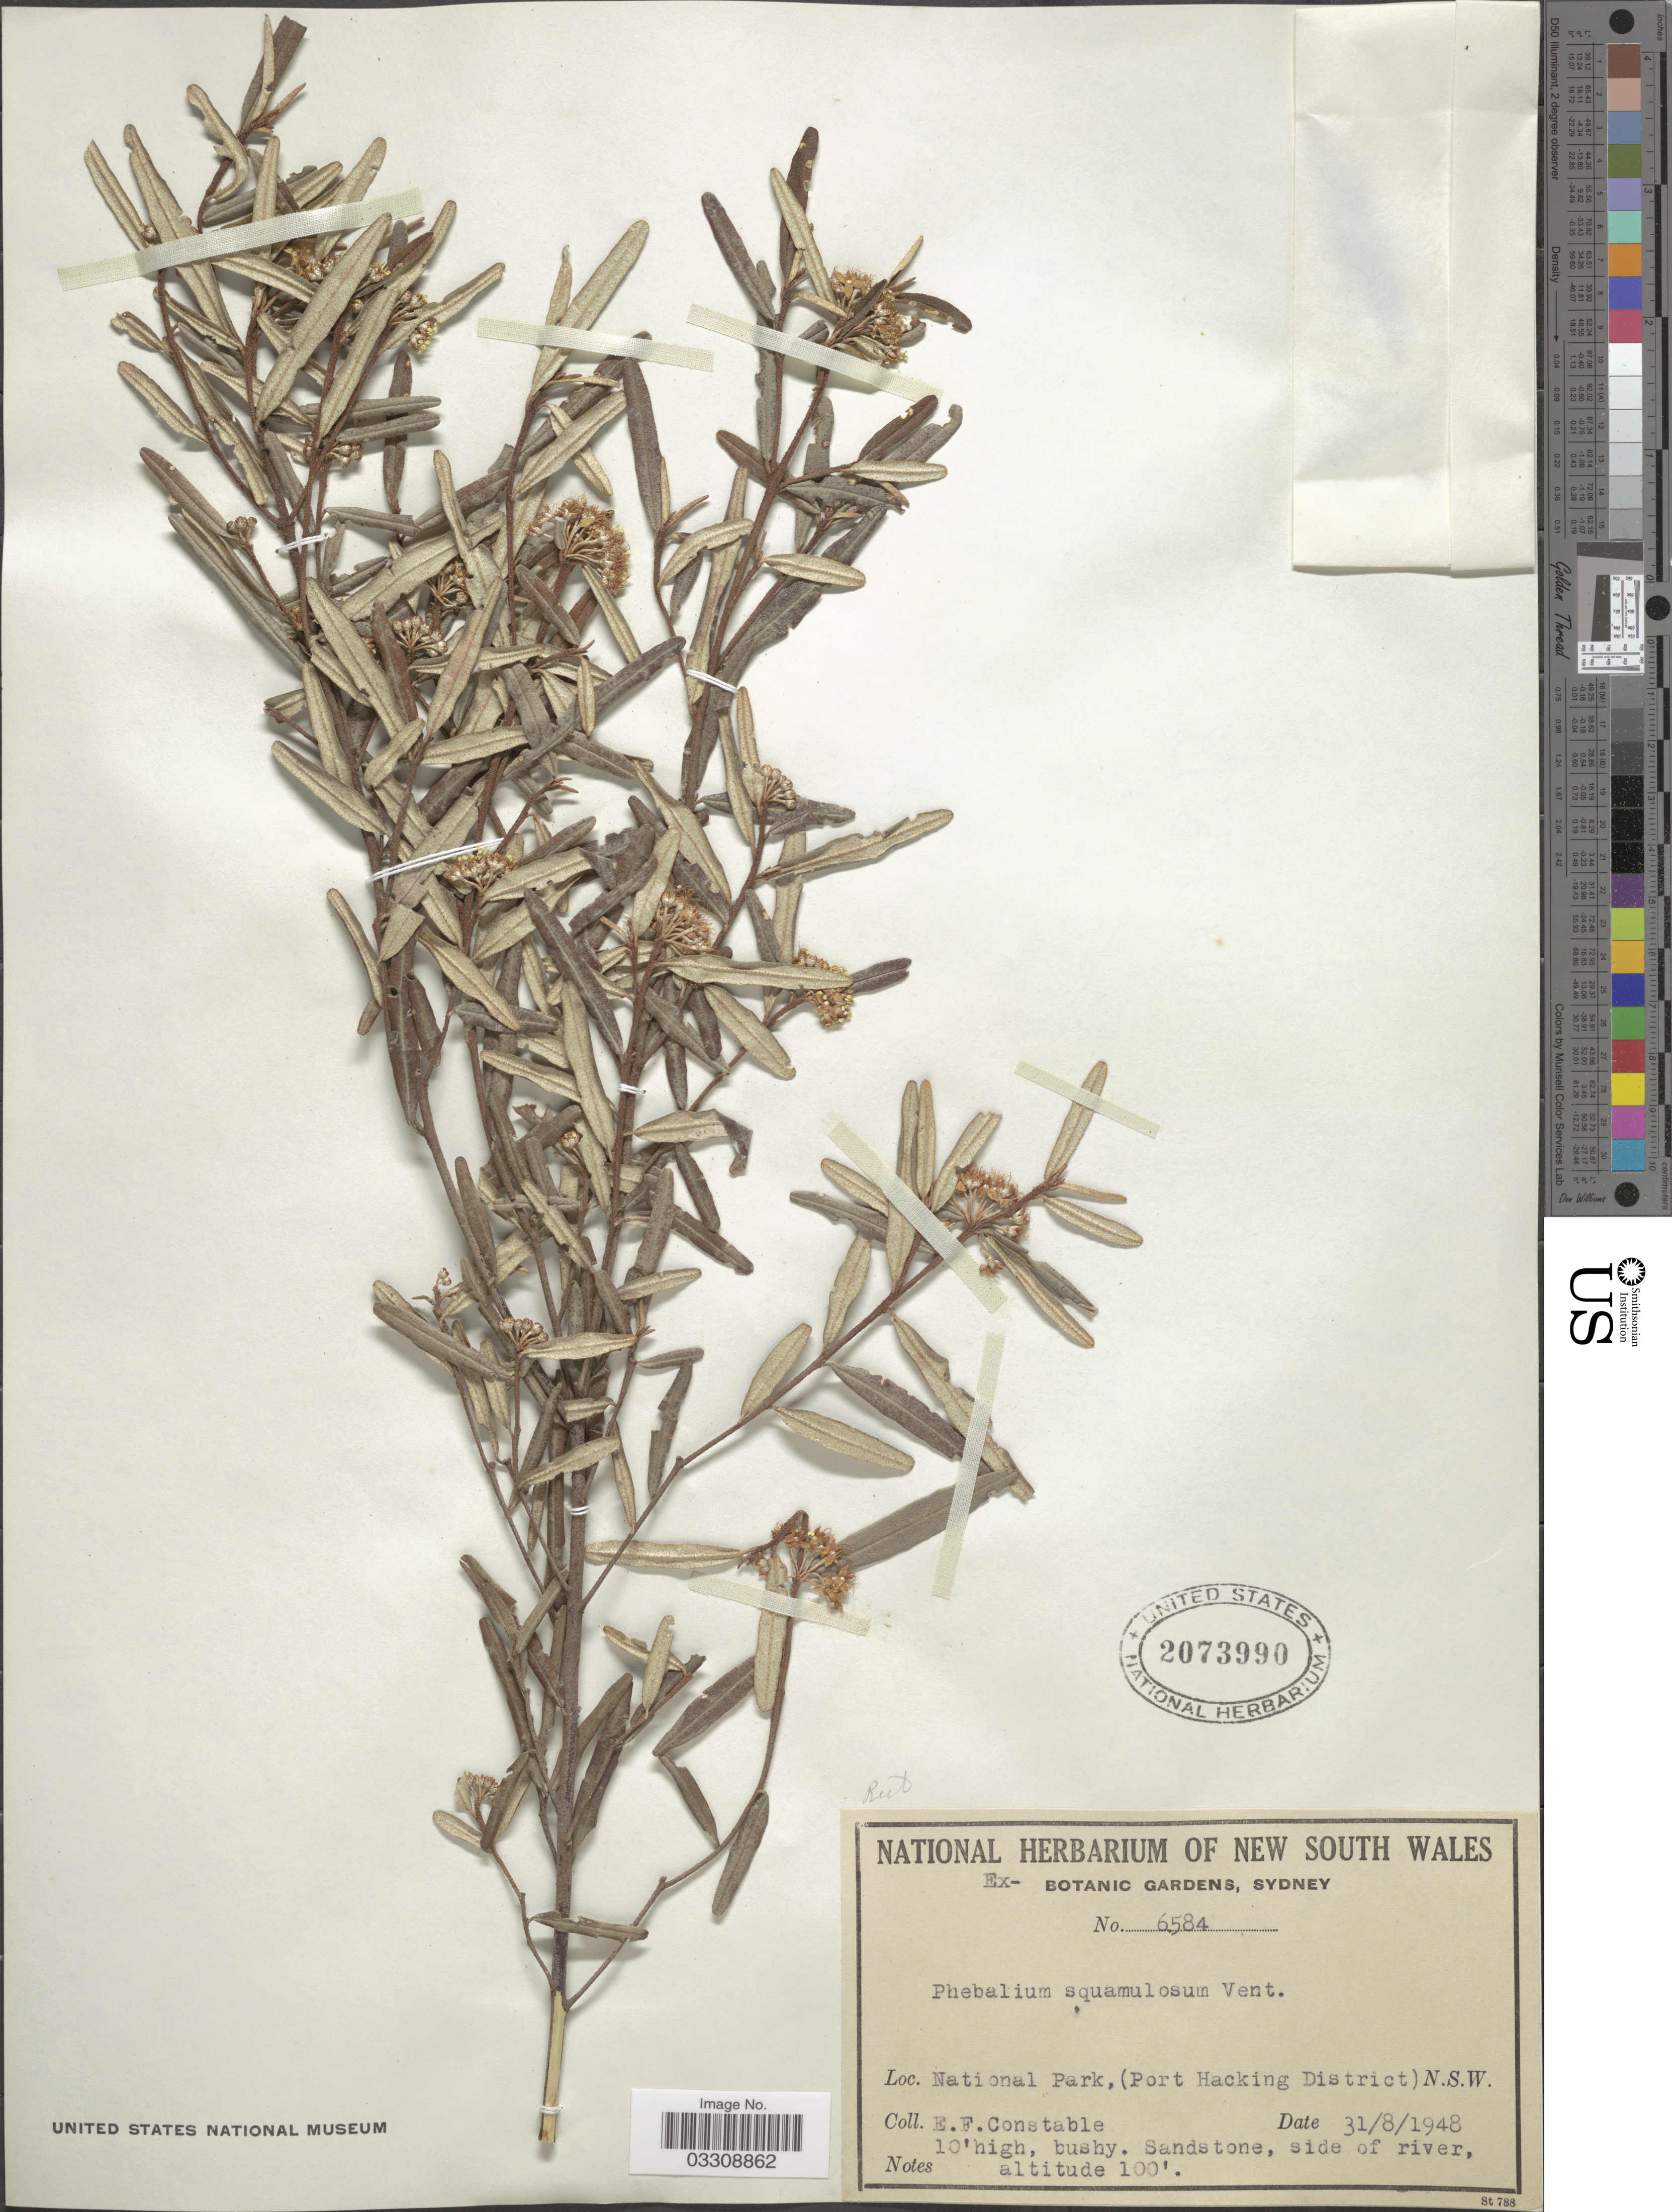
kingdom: Plantae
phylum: Tracheophyta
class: Magnoliopsida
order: Sapindales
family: Rutaceae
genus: Phebalium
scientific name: Phebalium squamulosum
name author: Vent.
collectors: E. F. Constable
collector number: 6584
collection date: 1948-08-31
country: Australia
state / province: New South Wales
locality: National Park, (Port Hacking District).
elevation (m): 30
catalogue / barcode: US 2073990